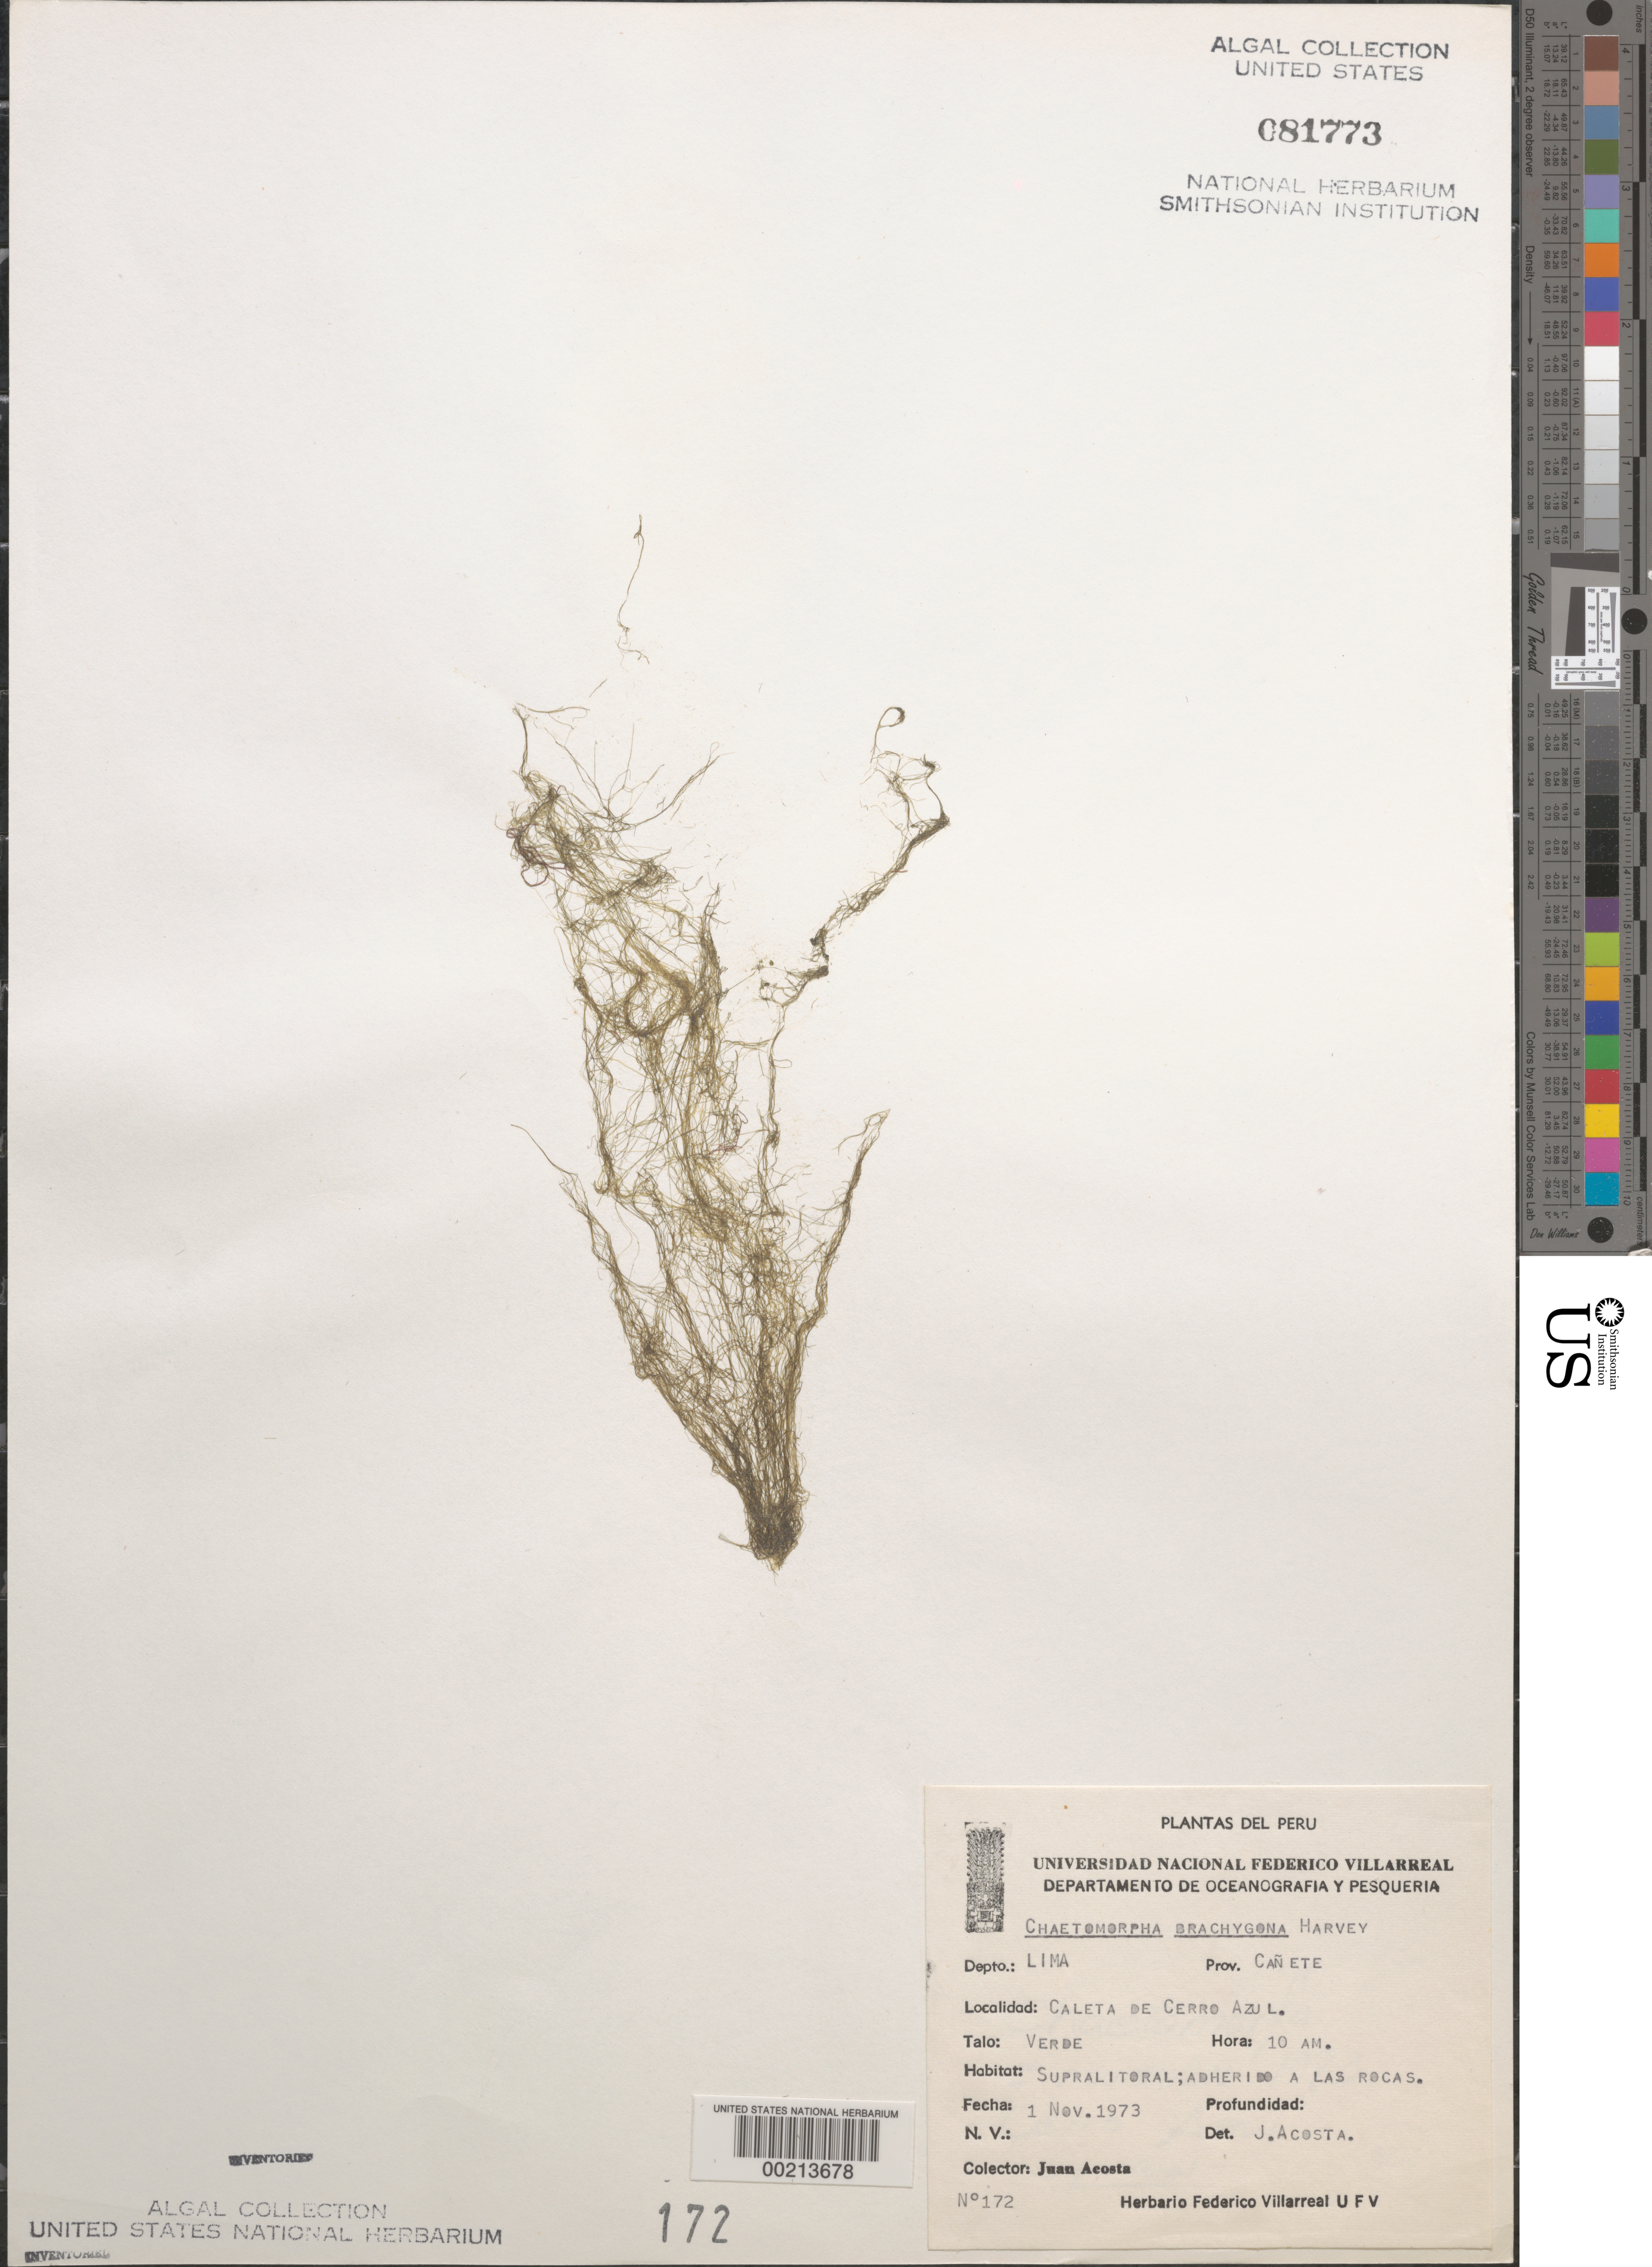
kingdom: Plantae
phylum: Chlorophyta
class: Ulvophyceae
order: Cladophorales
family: Cladophoraceae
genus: Chaetomorpha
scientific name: Chaetomorpha brachygona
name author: Harv.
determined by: Acosta, J.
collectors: J. Acosta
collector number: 172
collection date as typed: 01 Nov 1973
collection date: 1973-11-01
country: Peru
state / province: Lima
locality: Caleta de cerro azul, canete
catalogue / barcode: US 81773